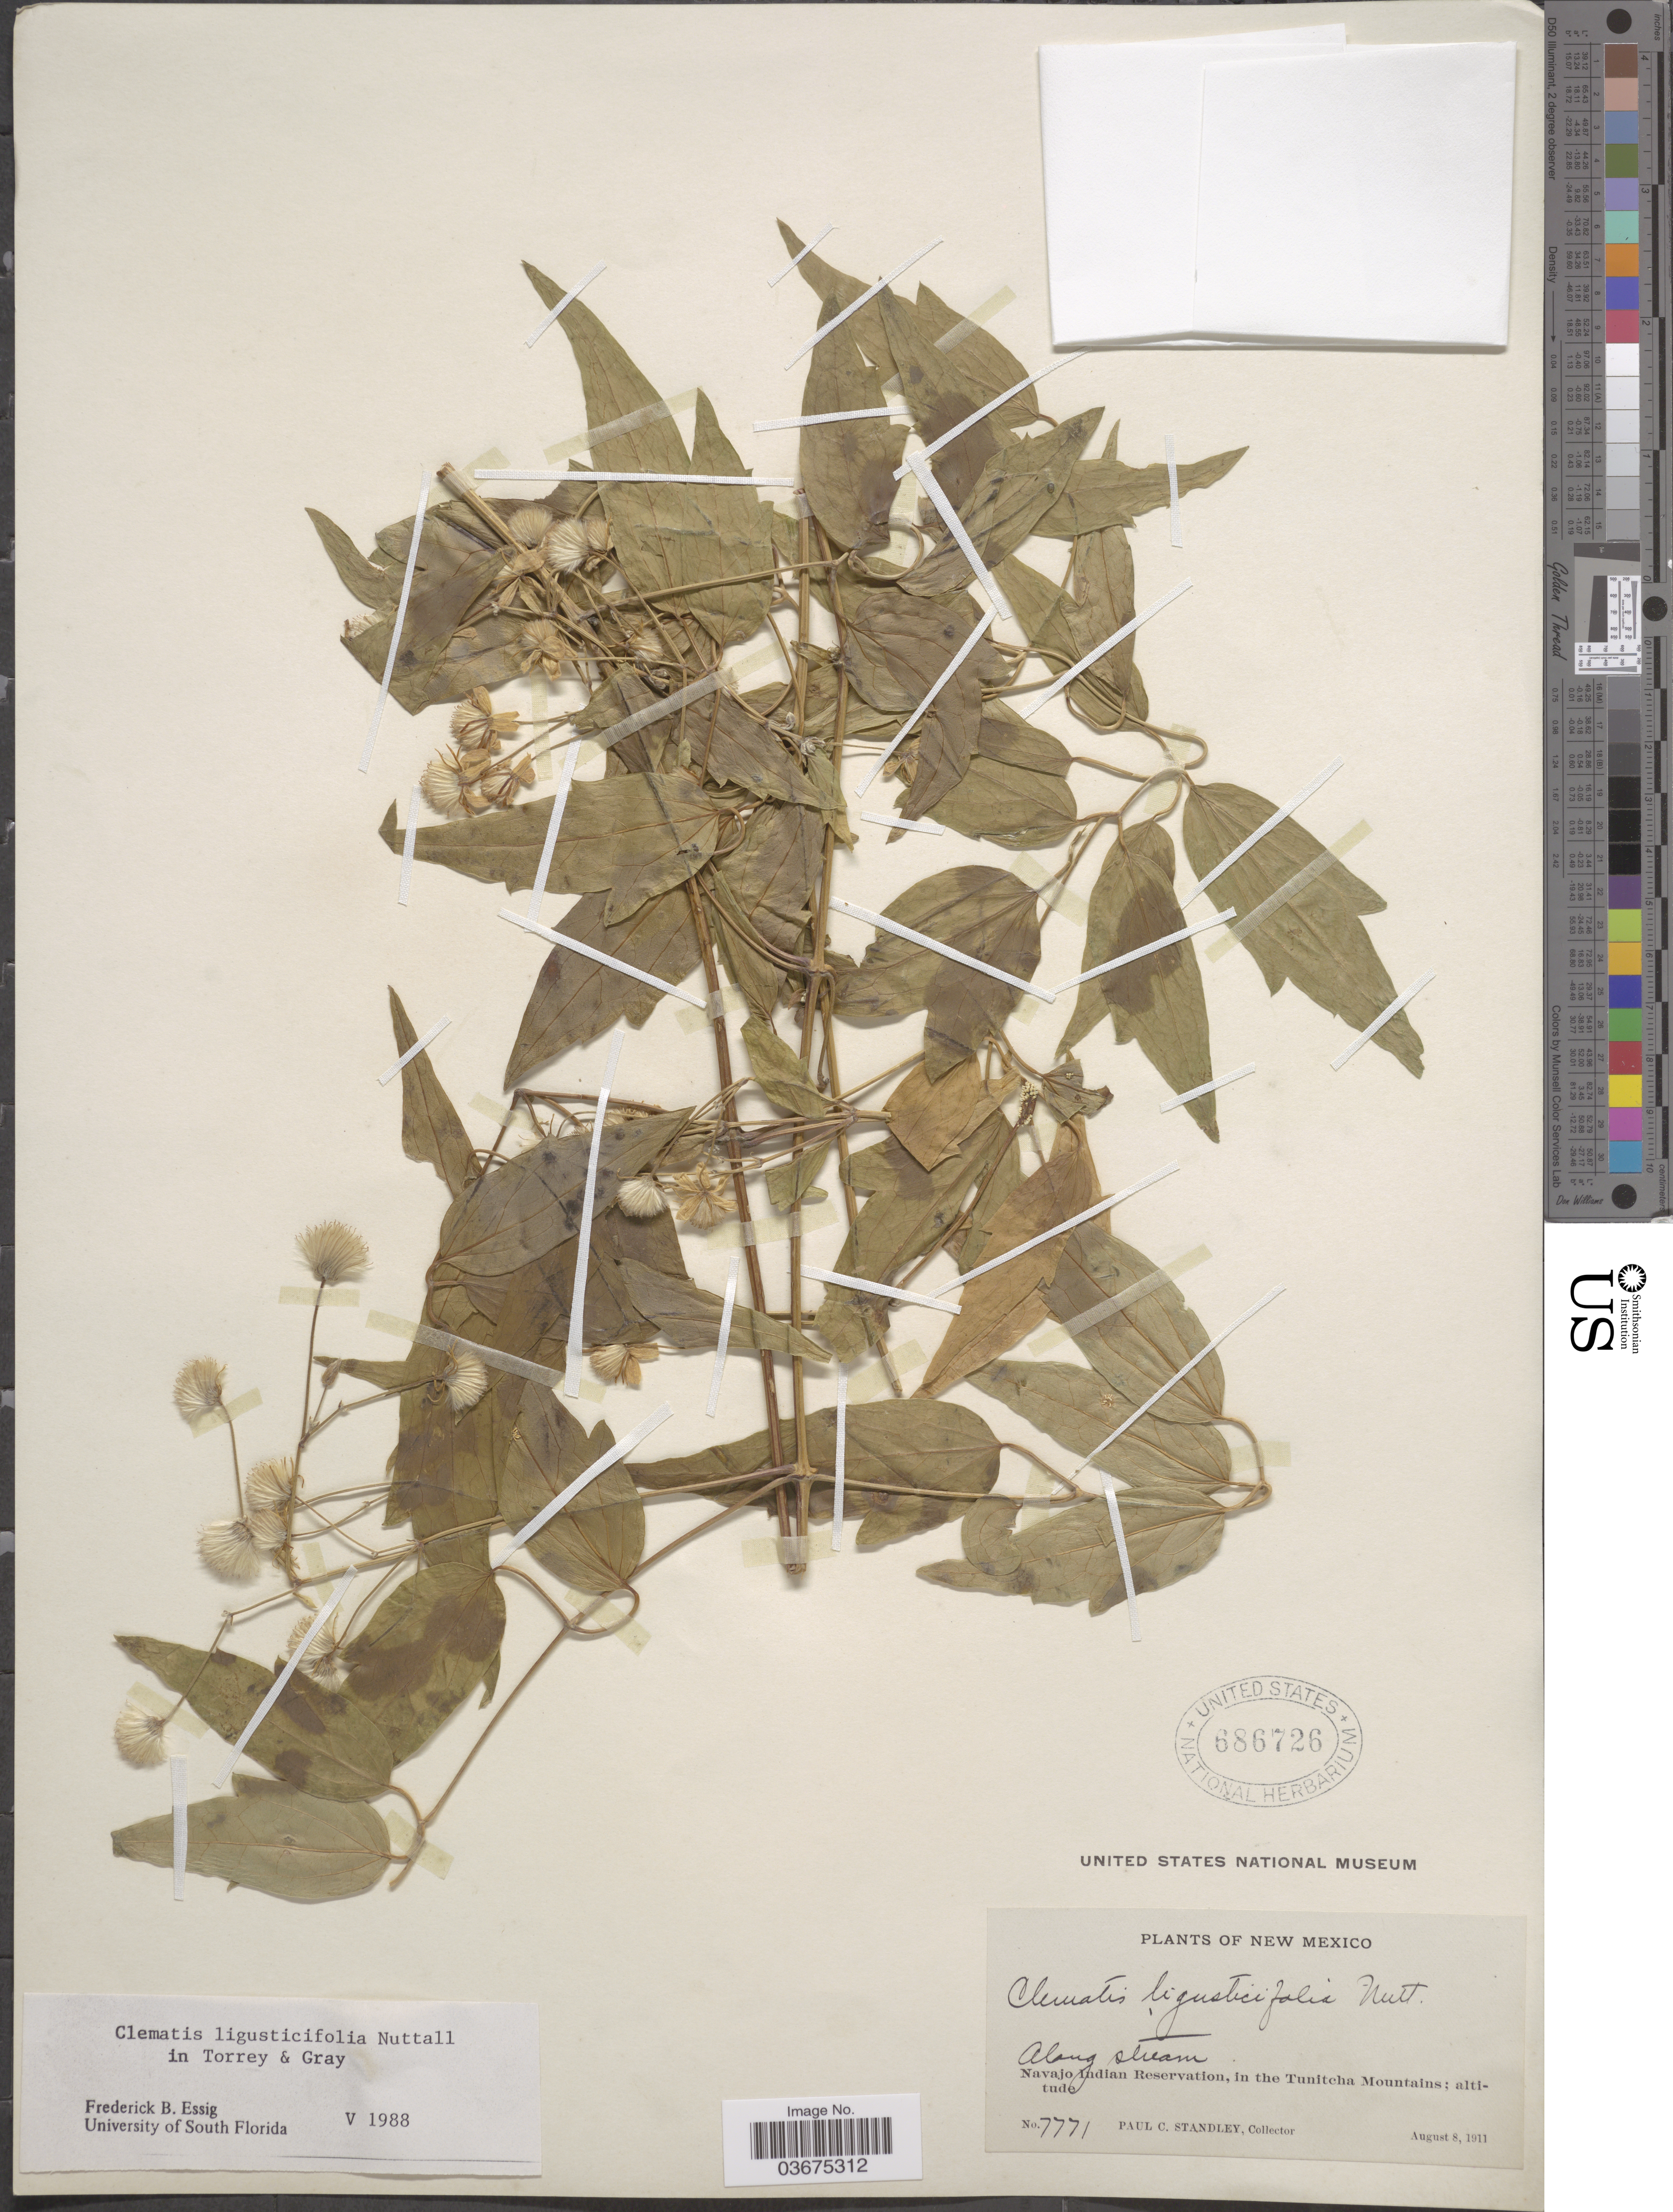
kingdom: Plantae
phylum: Tracheophyta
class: Magnoliopsida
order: Ranunculales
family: Ranunculaceae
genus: Clematis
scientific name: Clematis ligusticifolia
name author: Nutt.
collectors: P. C. Standley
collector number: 7771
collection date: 1911-08-08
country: United States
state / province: New Mexico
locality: Along stream. Navajo Indian Reservation, in the Tunitcha Mountains.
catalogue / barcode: US 686726